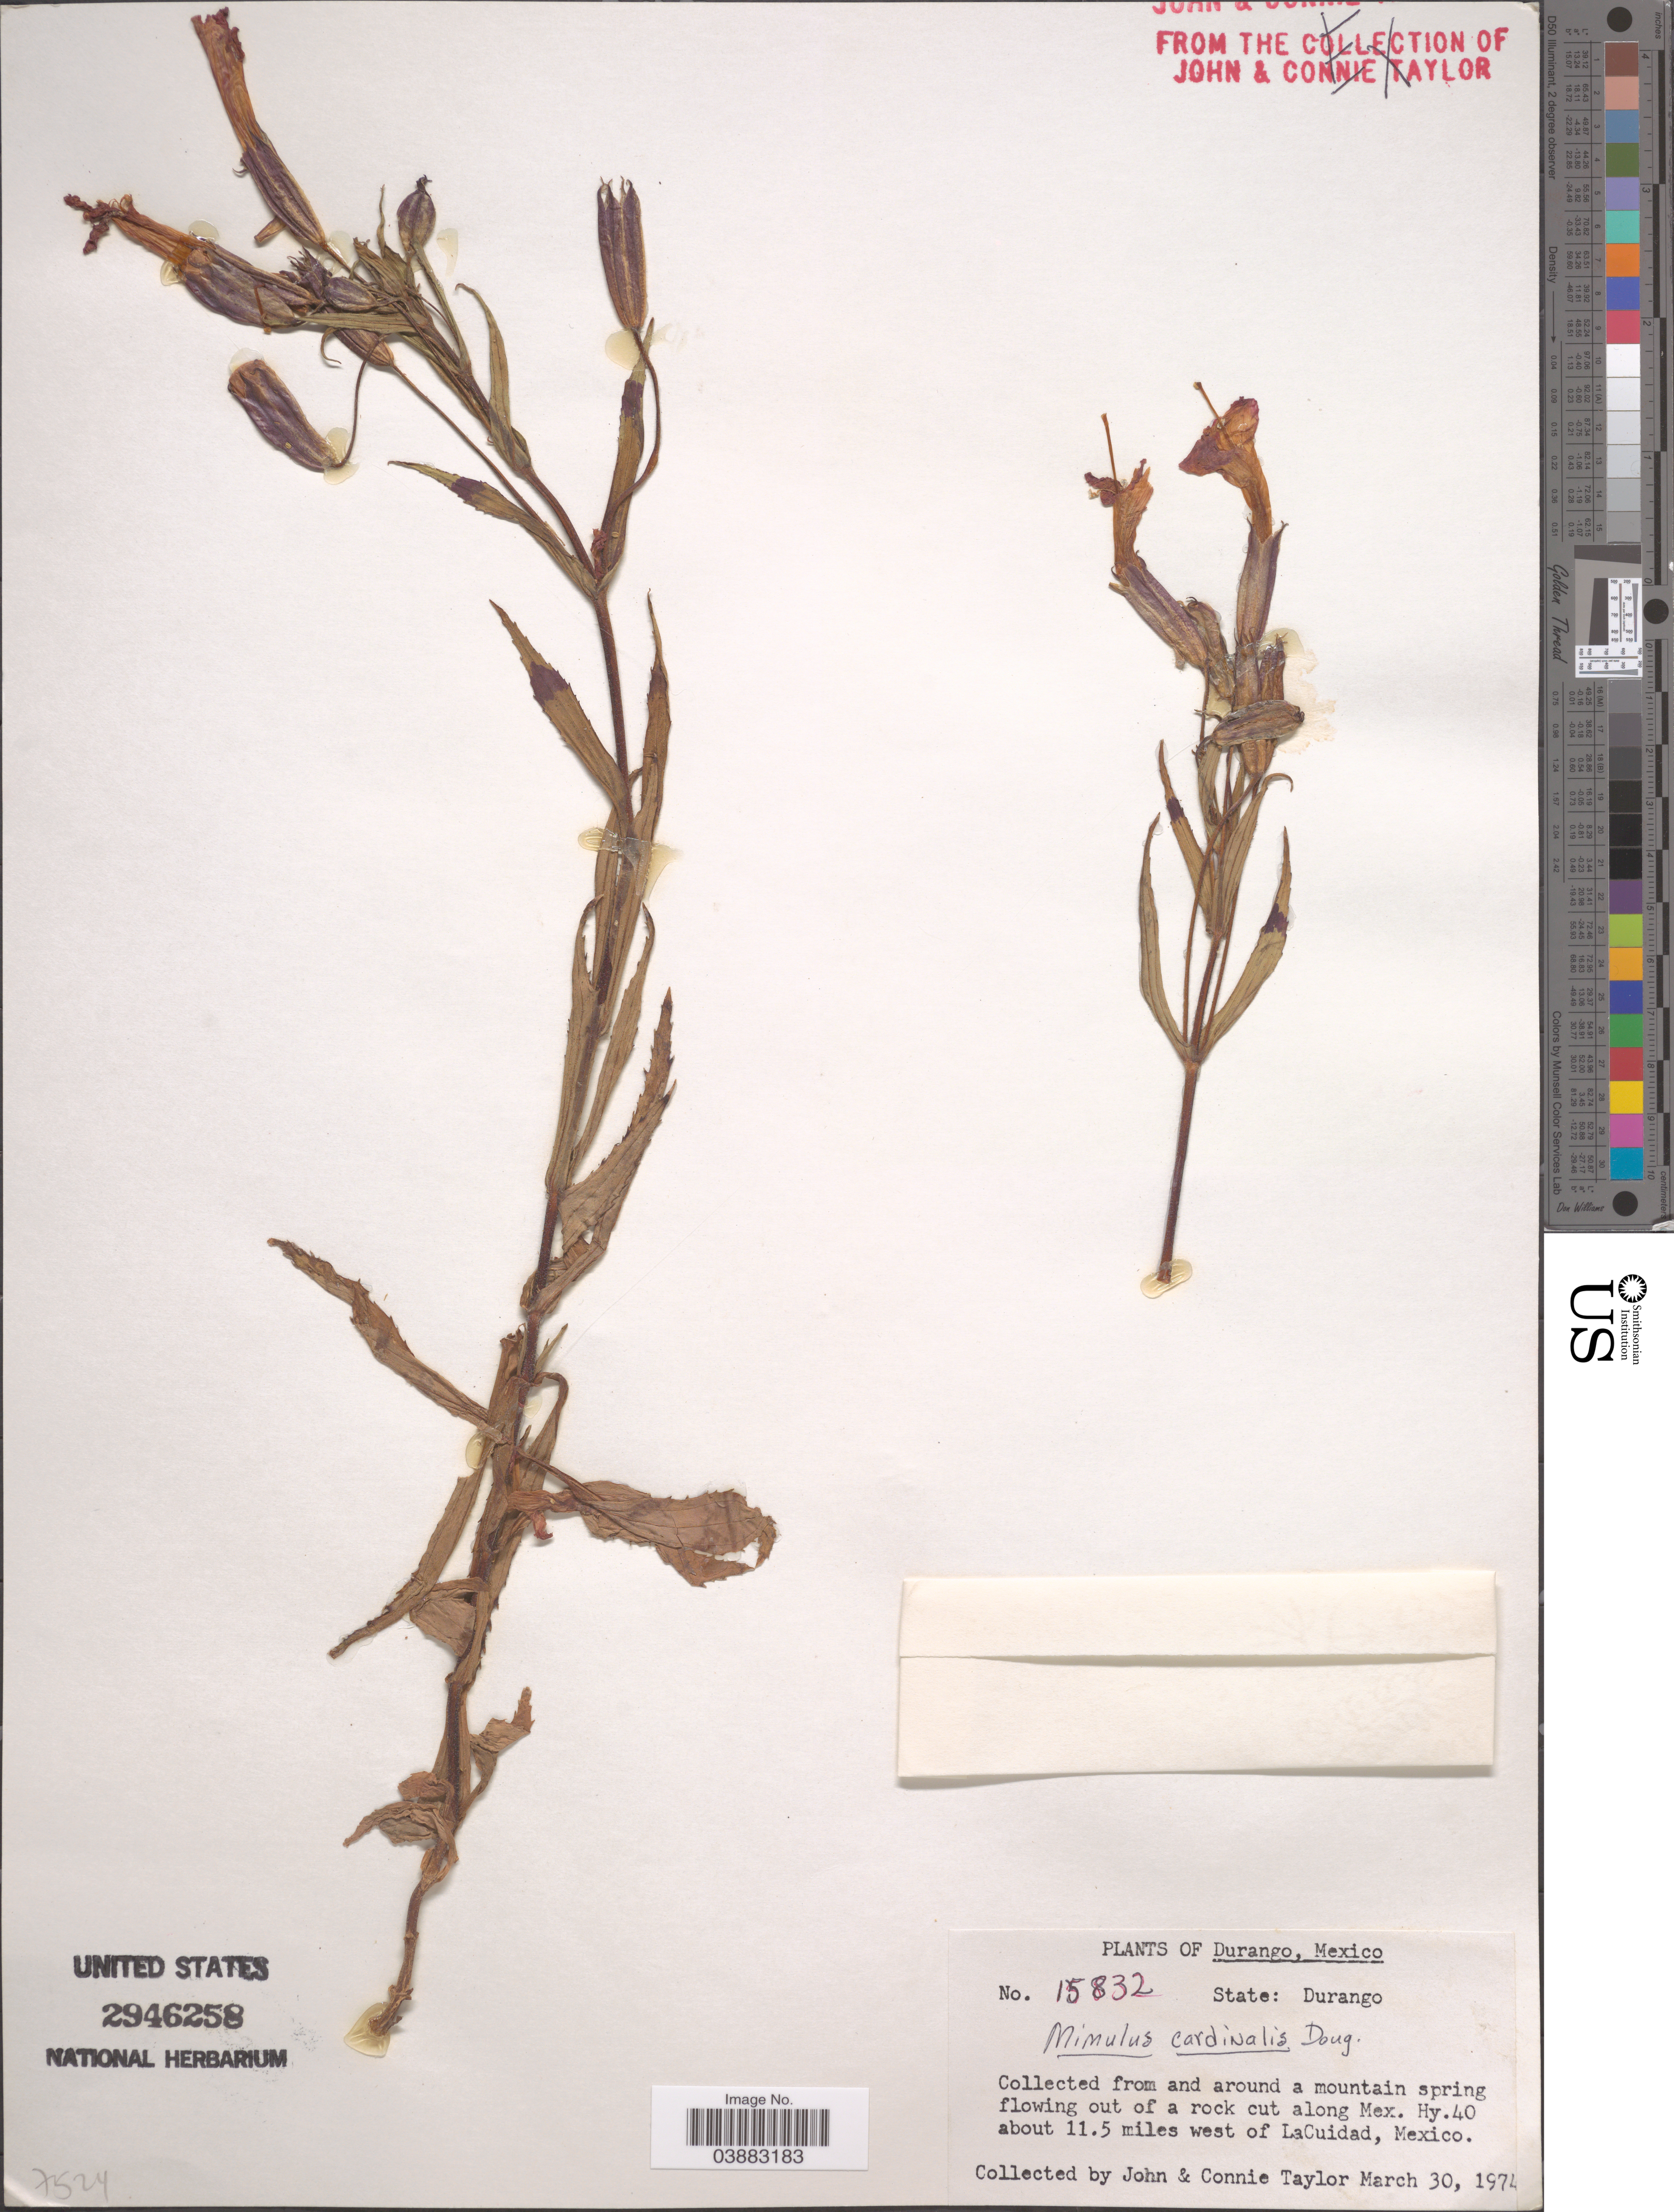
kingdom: Plantae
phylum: Tracheophyta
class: Magnoliopsida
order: Lamiales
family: Phrymaceae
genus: Mimulus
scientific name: Mimulus cardinalis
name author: Douglas ex Benth.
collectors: J. Taylor & C. Taylor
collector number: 15832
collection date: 1974-03-30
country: Mexico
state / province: Durango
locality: From and around a mountain spring flowing out of a rock cut along Mex. Hy. 40 about 11.5 miles west of LaCuidad.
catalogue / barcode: US 2946258